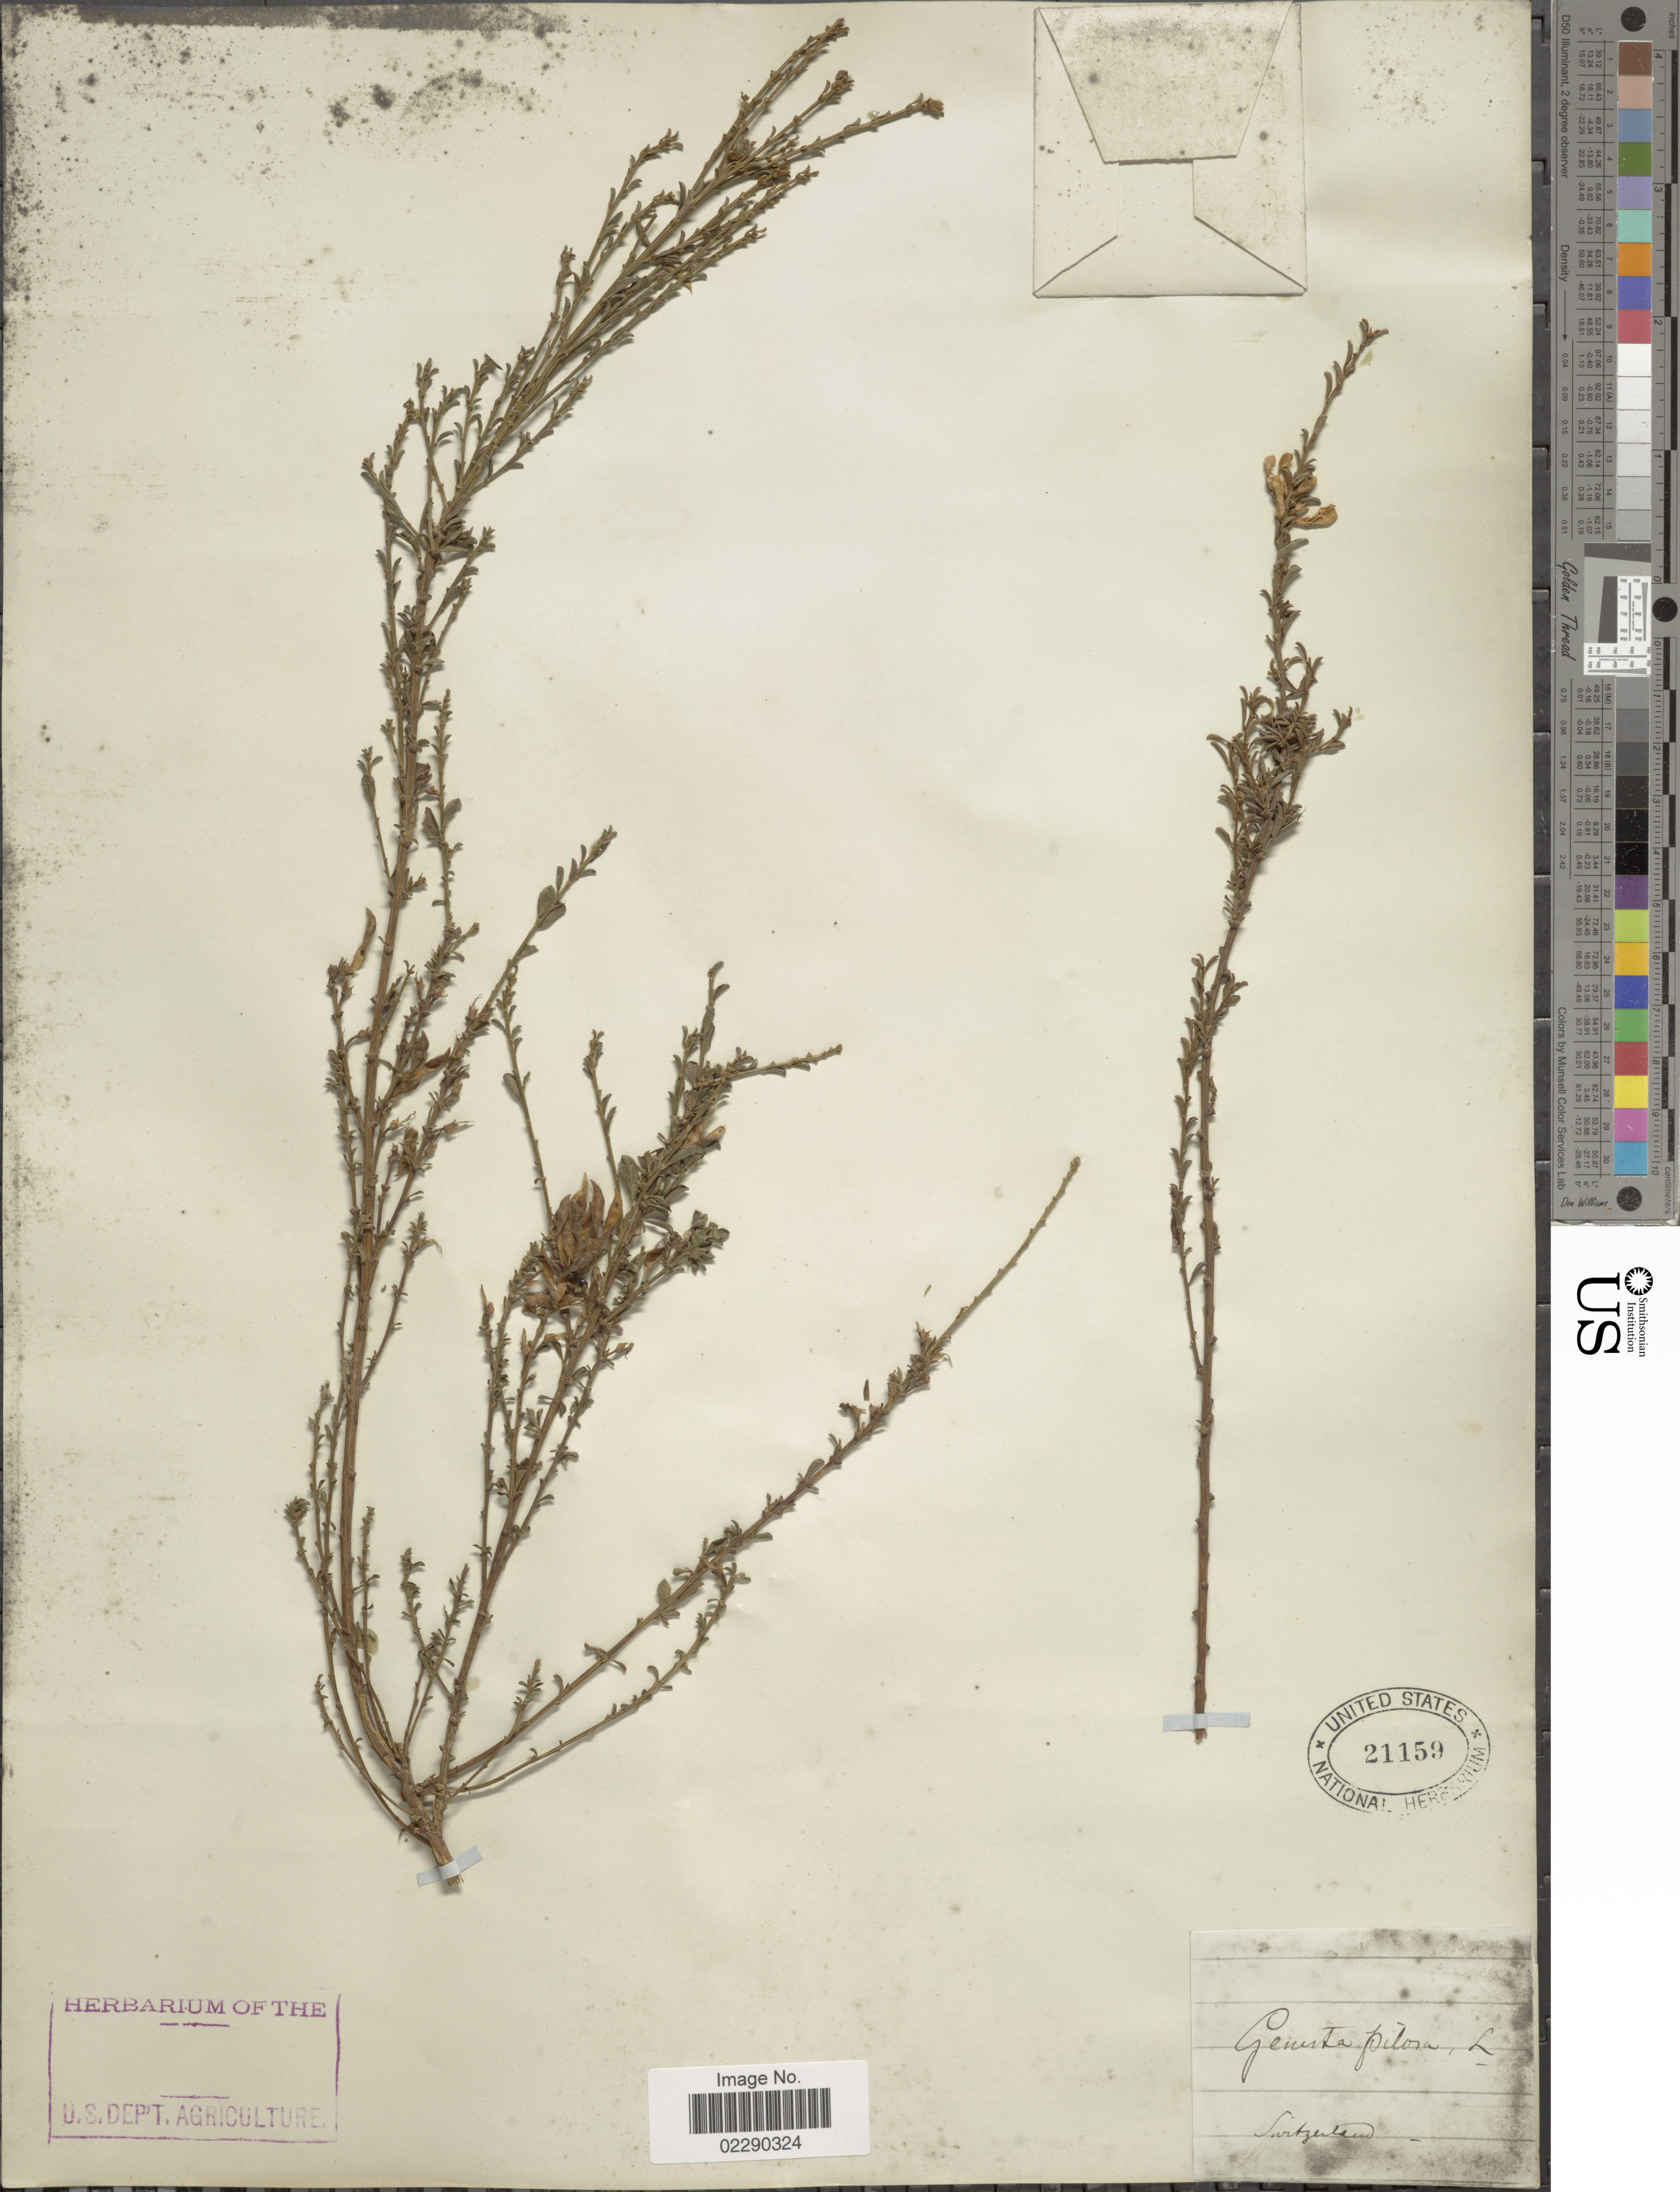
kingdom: Plantae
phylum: Tracheophyta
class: Magnoliopsida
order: Fabales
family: Fabaceae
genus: Genista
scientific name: Genista pilosa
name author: L.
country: Switzerland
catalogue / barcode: US 21159